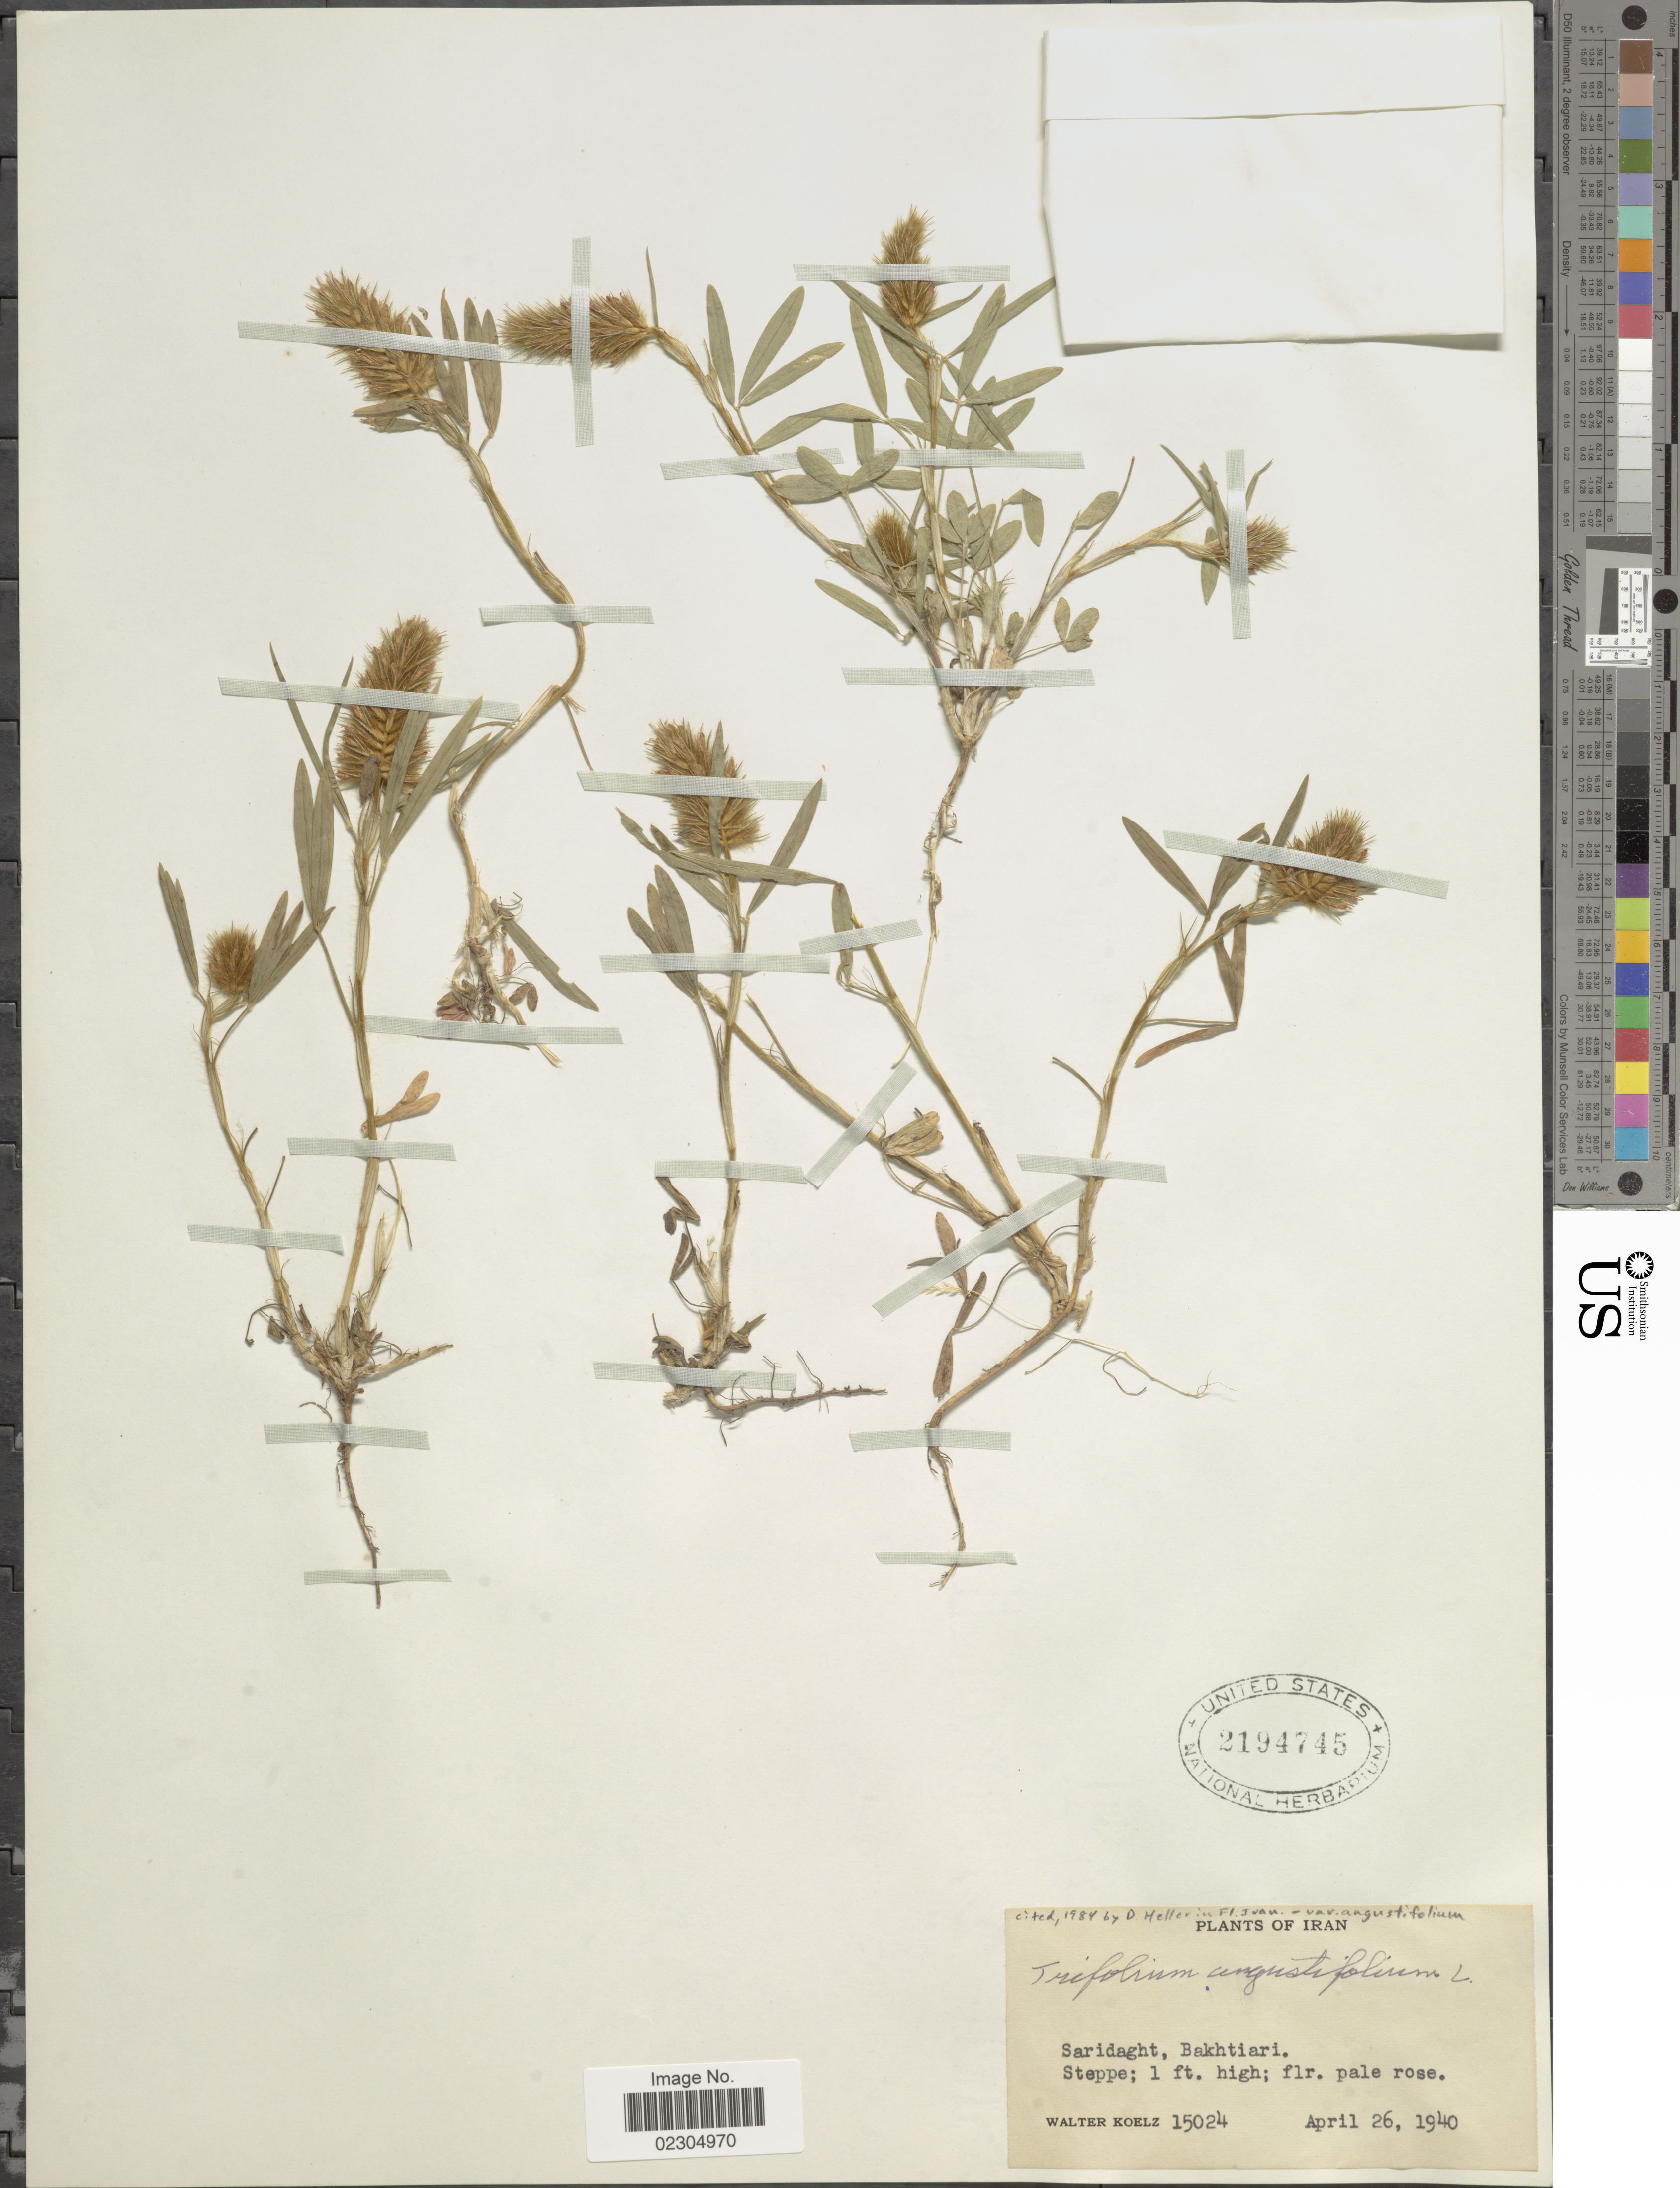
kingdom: Plantae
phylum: Tracheophyta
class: Magnoliopsida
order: Fabales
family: Fabaceae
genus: Trifolium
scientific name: Trifolium angustifolium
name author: L.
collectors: W. N. Koelz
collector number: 15024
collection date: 1940-04-26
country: Iran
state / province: Chahar Mahaal and Bakhtiari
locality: Saridaght, Bakhtiari. Steppe.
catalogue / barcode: US 2194745